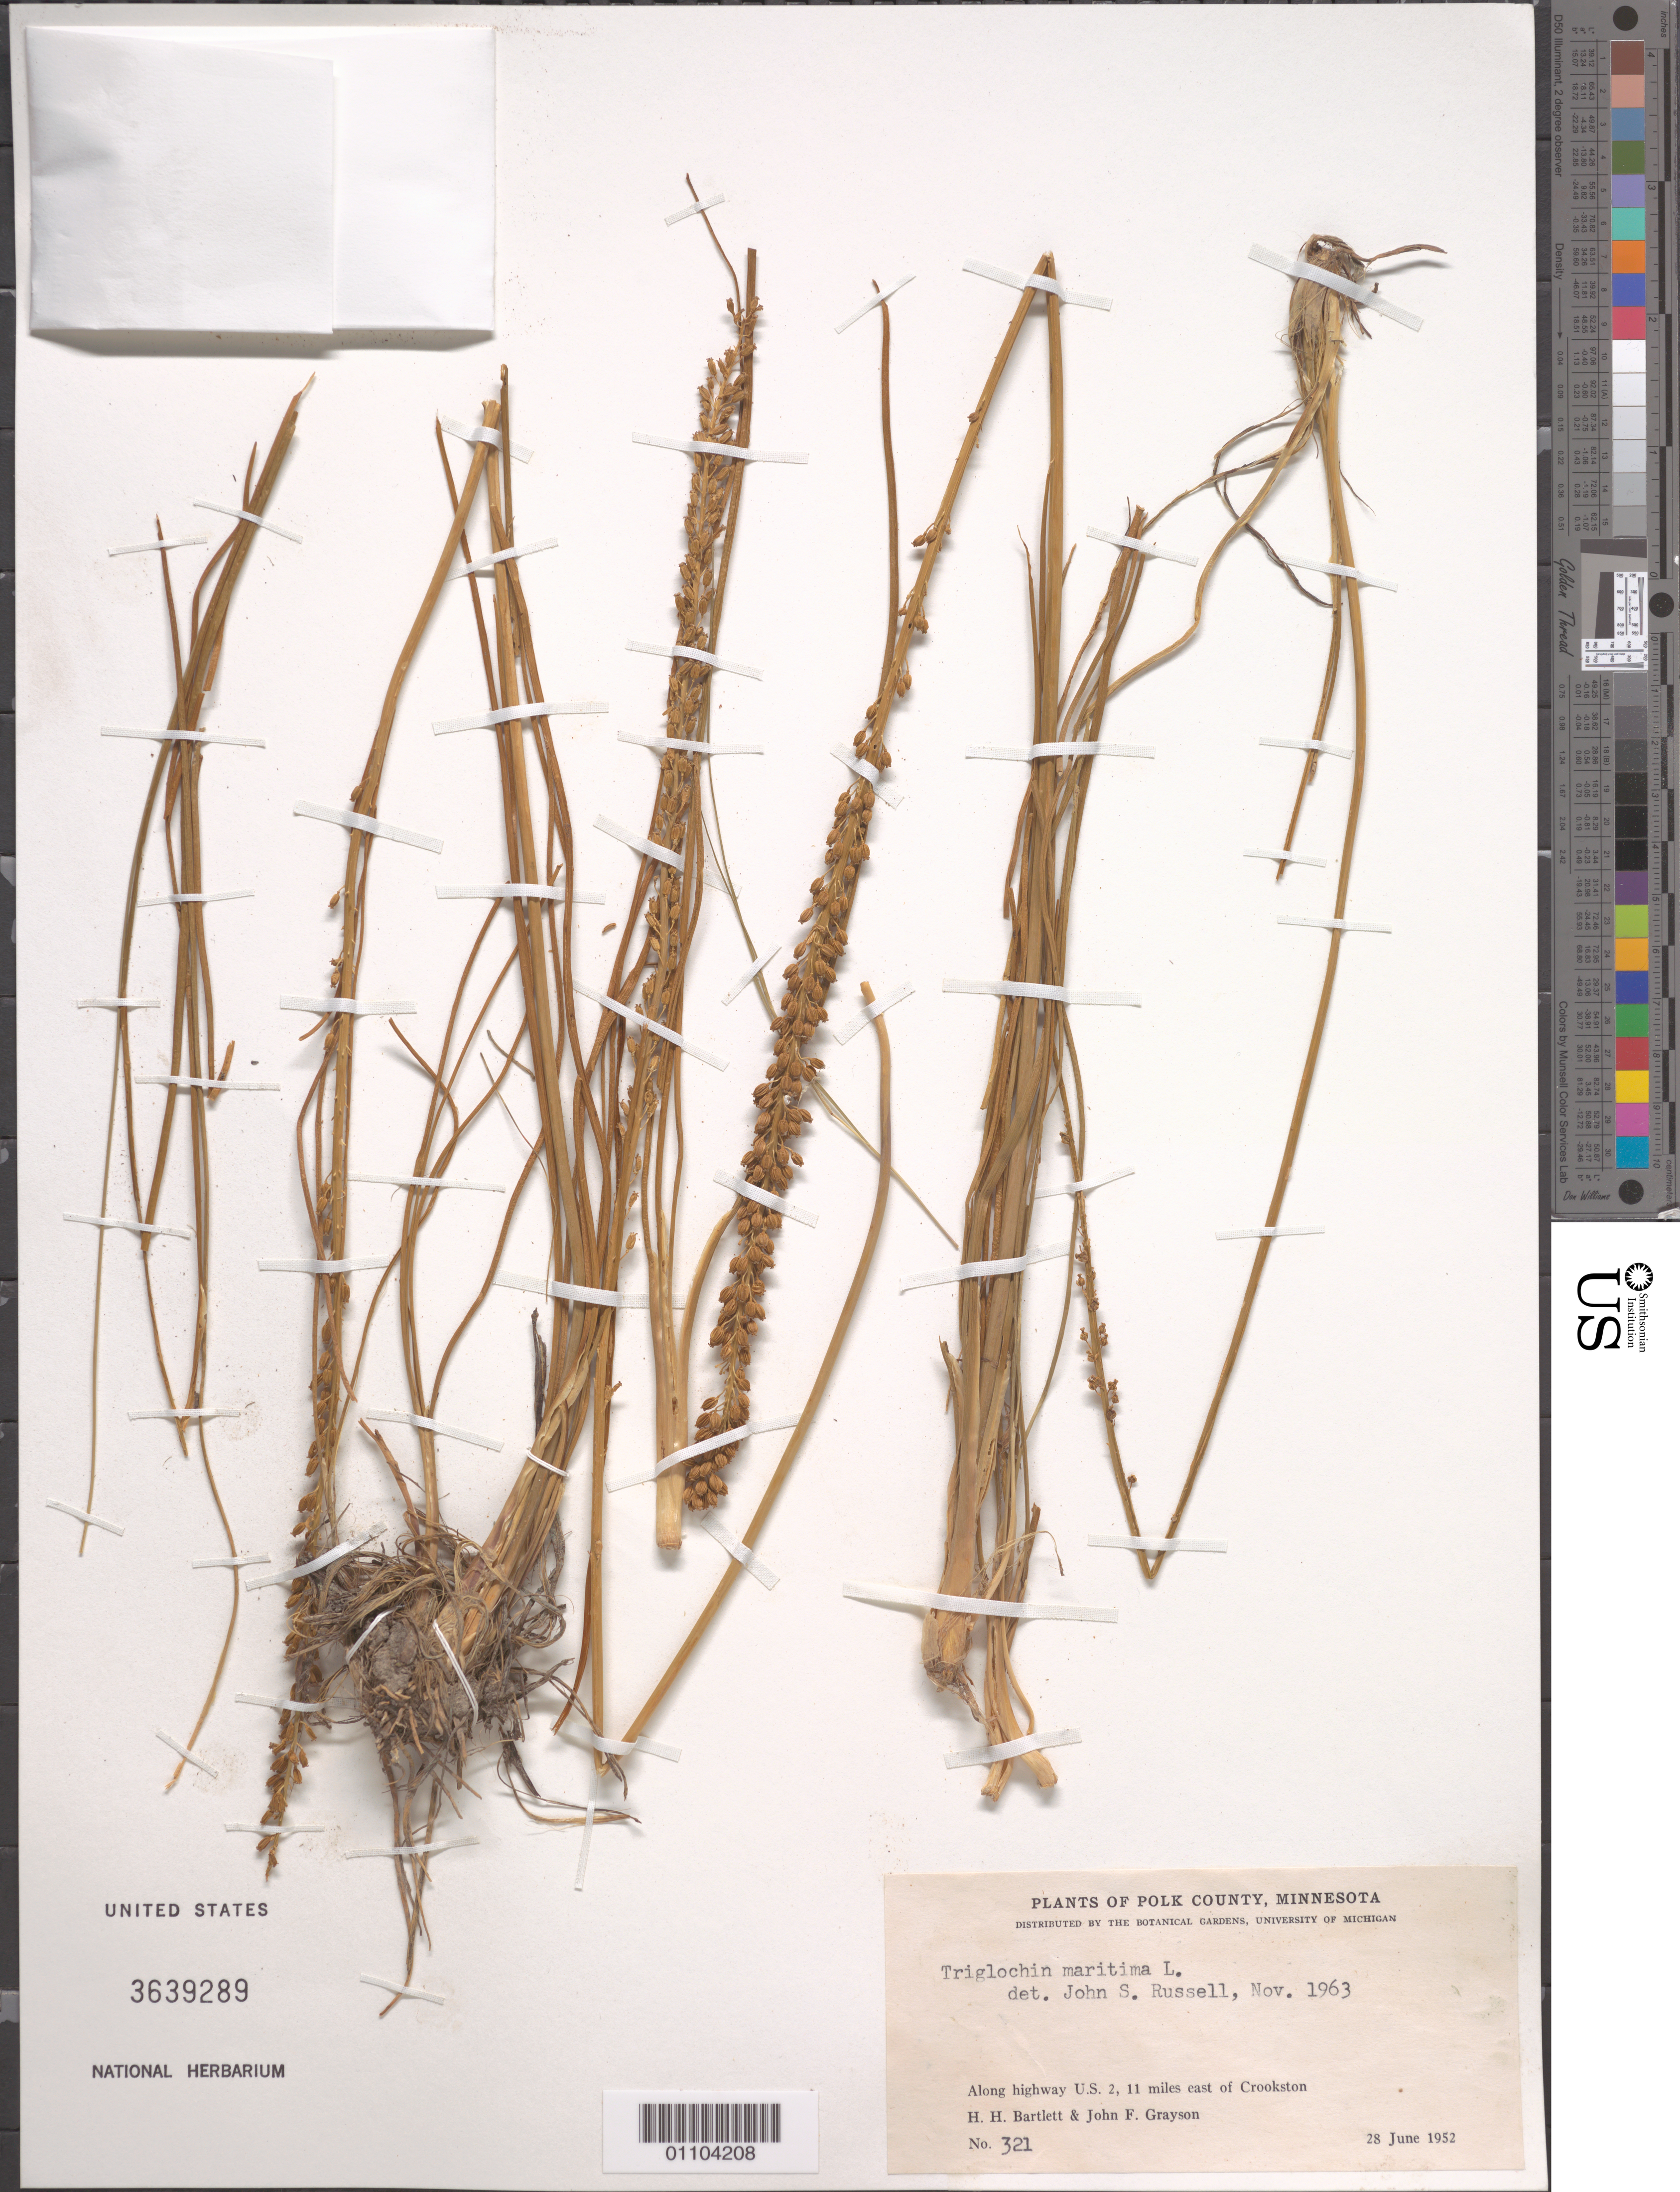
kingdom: Plantae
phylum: Tracheophyta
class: Liliopsida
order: Alismatales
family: Juncaginaceae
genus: Triglochin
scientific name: Triglochin maritima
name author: L.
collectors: H. H. Bartlett & J. Grayson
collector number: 321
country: United States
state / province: Minnesota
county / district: Polk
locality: Along highway US 2 E of Crookston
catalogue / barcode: US 3639289